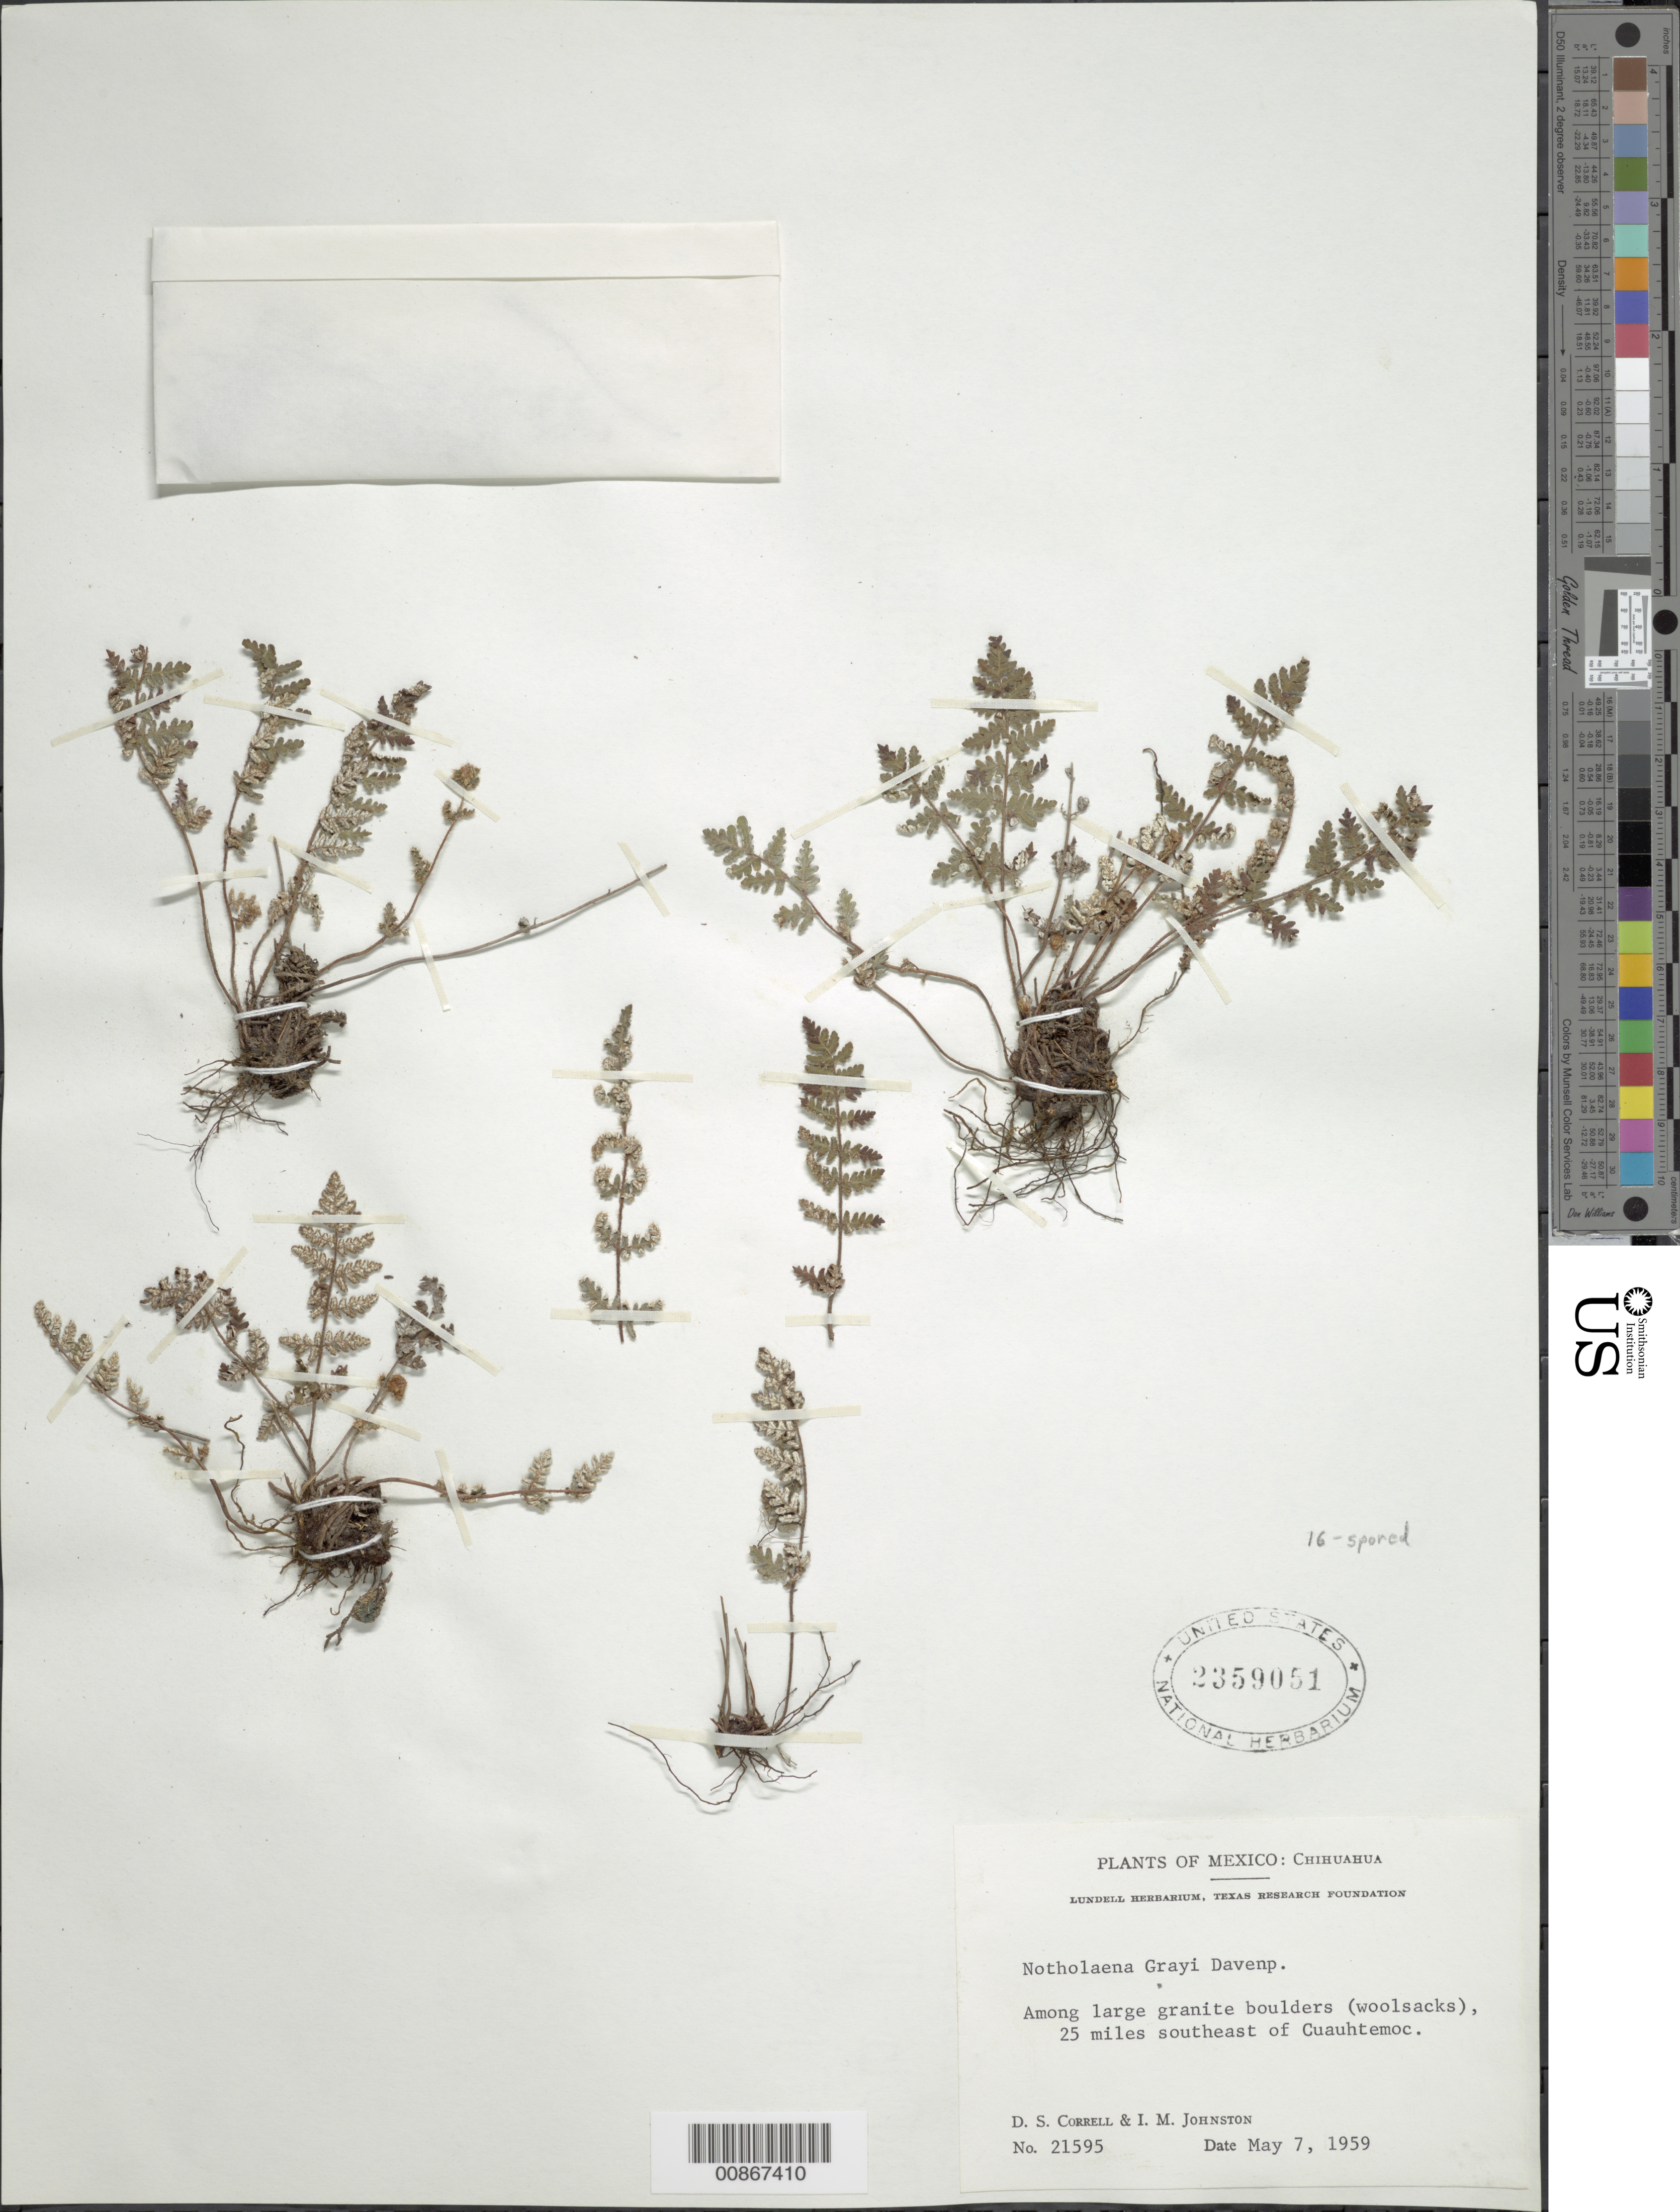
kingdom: Plantae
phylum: Tracheophyta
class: Polypodiopsida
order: Polypodiales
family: Pteridaceae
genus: Notholaena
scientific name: Notholaena grayi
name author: Davenp.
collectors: D. S. Correll & I.M. Johnston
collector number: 21595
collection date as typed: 07 May 1959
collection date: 1959-05-07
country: Mexico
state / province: Chihuahua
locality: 25 miles southeast of Cuauhtémoc.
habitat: Among large granite boulders (woolsacks).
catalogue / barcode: US 2359051